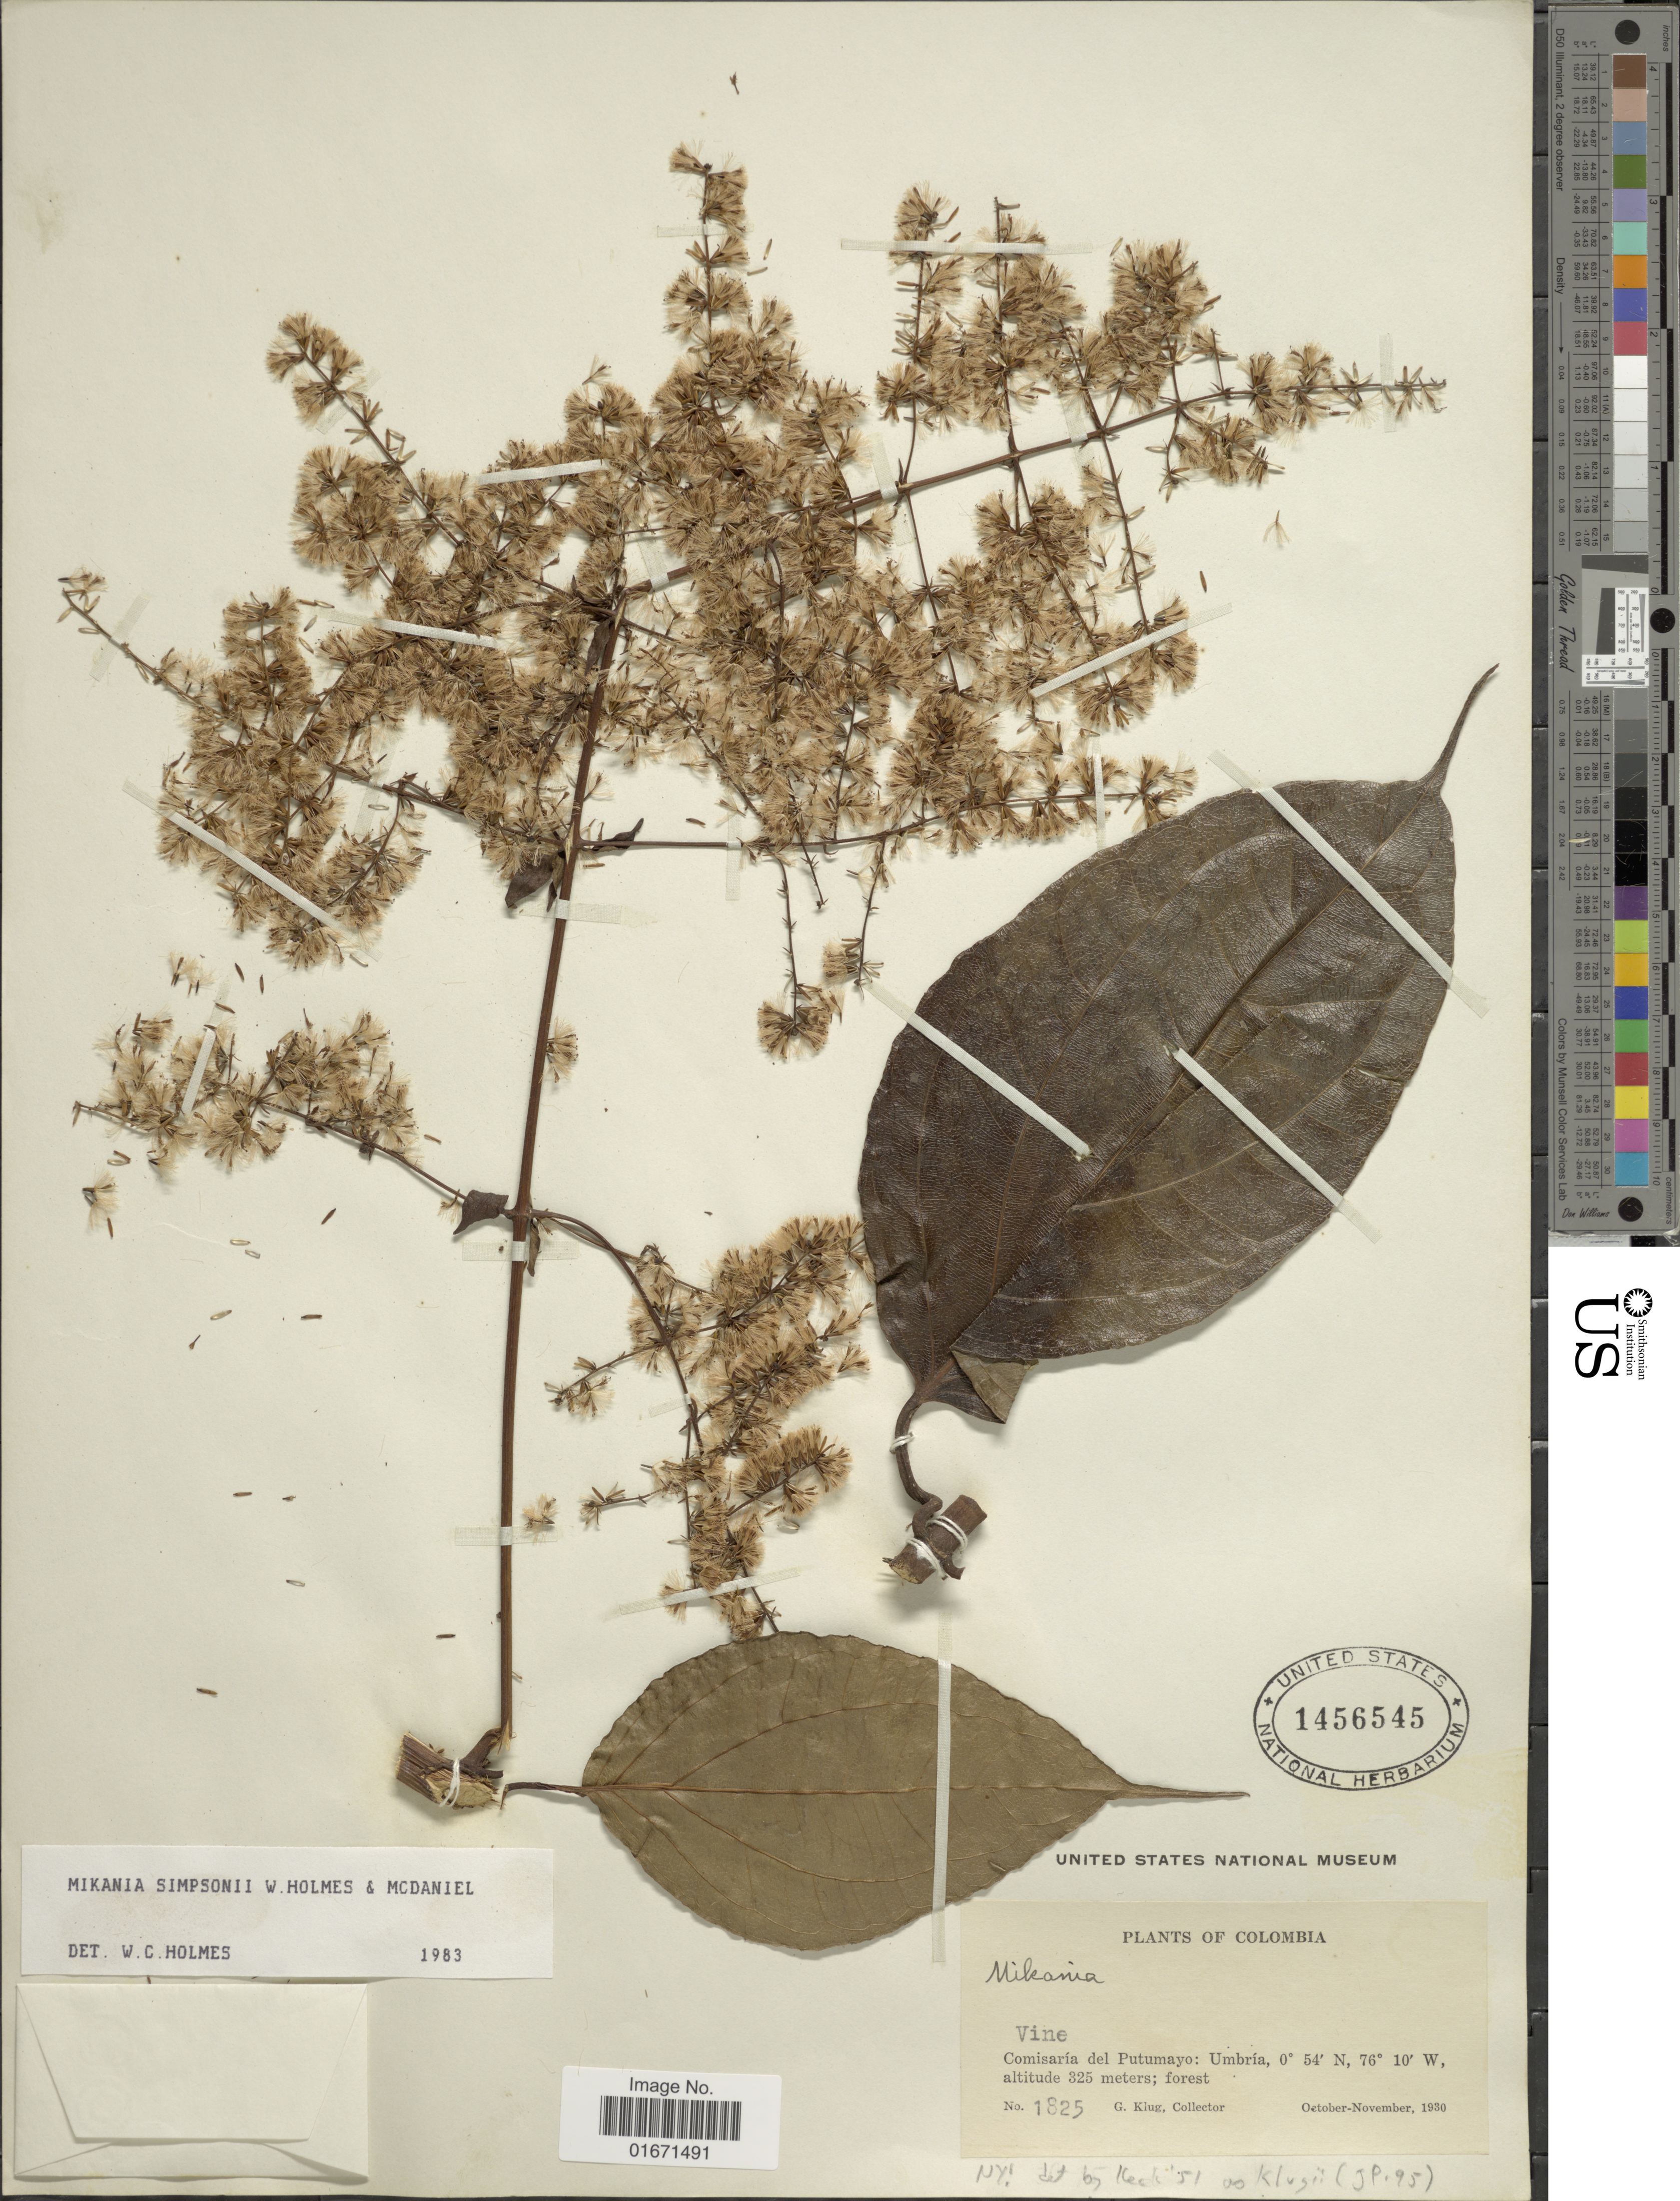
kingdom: Plantae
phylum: Tracheophyta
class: Magnoliopsida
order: Asterales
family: Asteraceae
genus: Mikania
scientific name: Mikania simpsonii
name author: W.C. Holmes & McDaniel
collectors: G. Klug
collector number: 1825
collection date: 1930-10/1930-11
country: Colombia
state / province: Putumayo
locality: Comisaría del Putumayo, Umbría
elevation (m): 325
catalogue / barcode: US 1456545